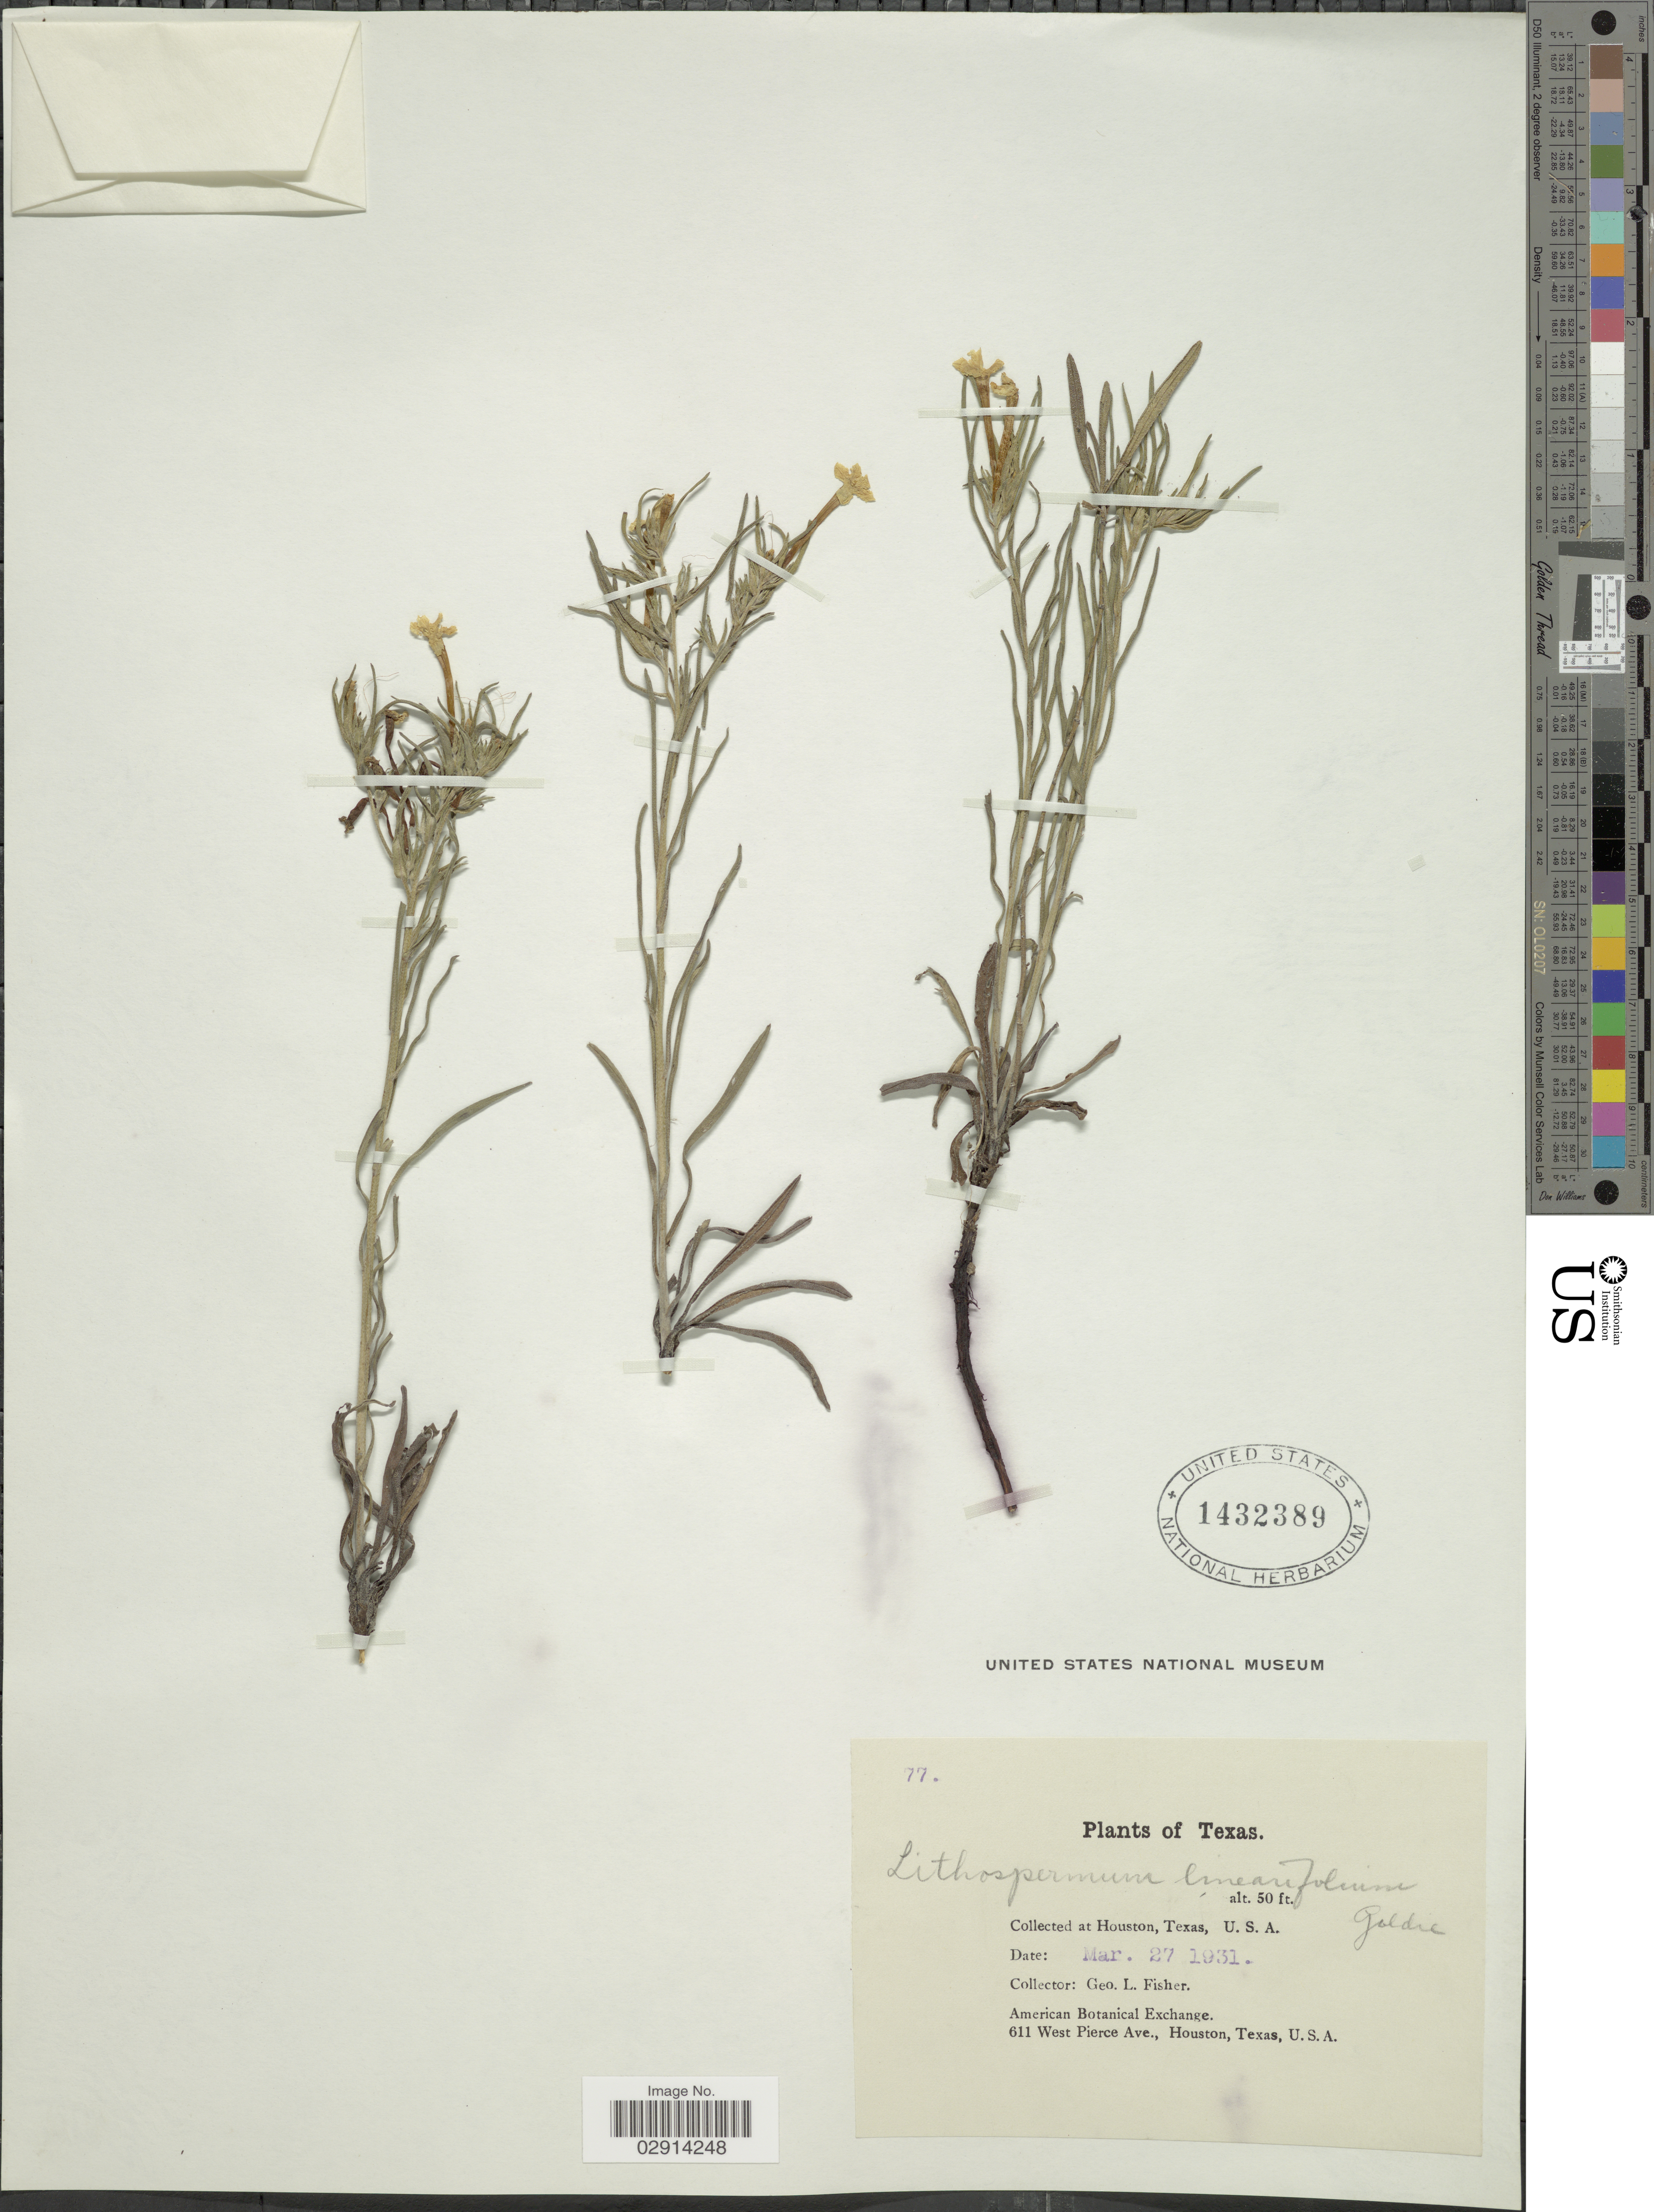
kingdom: Plantae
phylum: Tracheophyta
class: Magnoliopsida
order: Boraginales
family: Boraginaceae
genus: Lithospermum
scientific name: Lithospermum incisum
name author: Lehm.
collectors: G. L. Fisher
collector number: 77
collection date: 1931-03-27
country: United States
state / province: Texas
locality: Houston.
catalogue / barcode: US 1432389